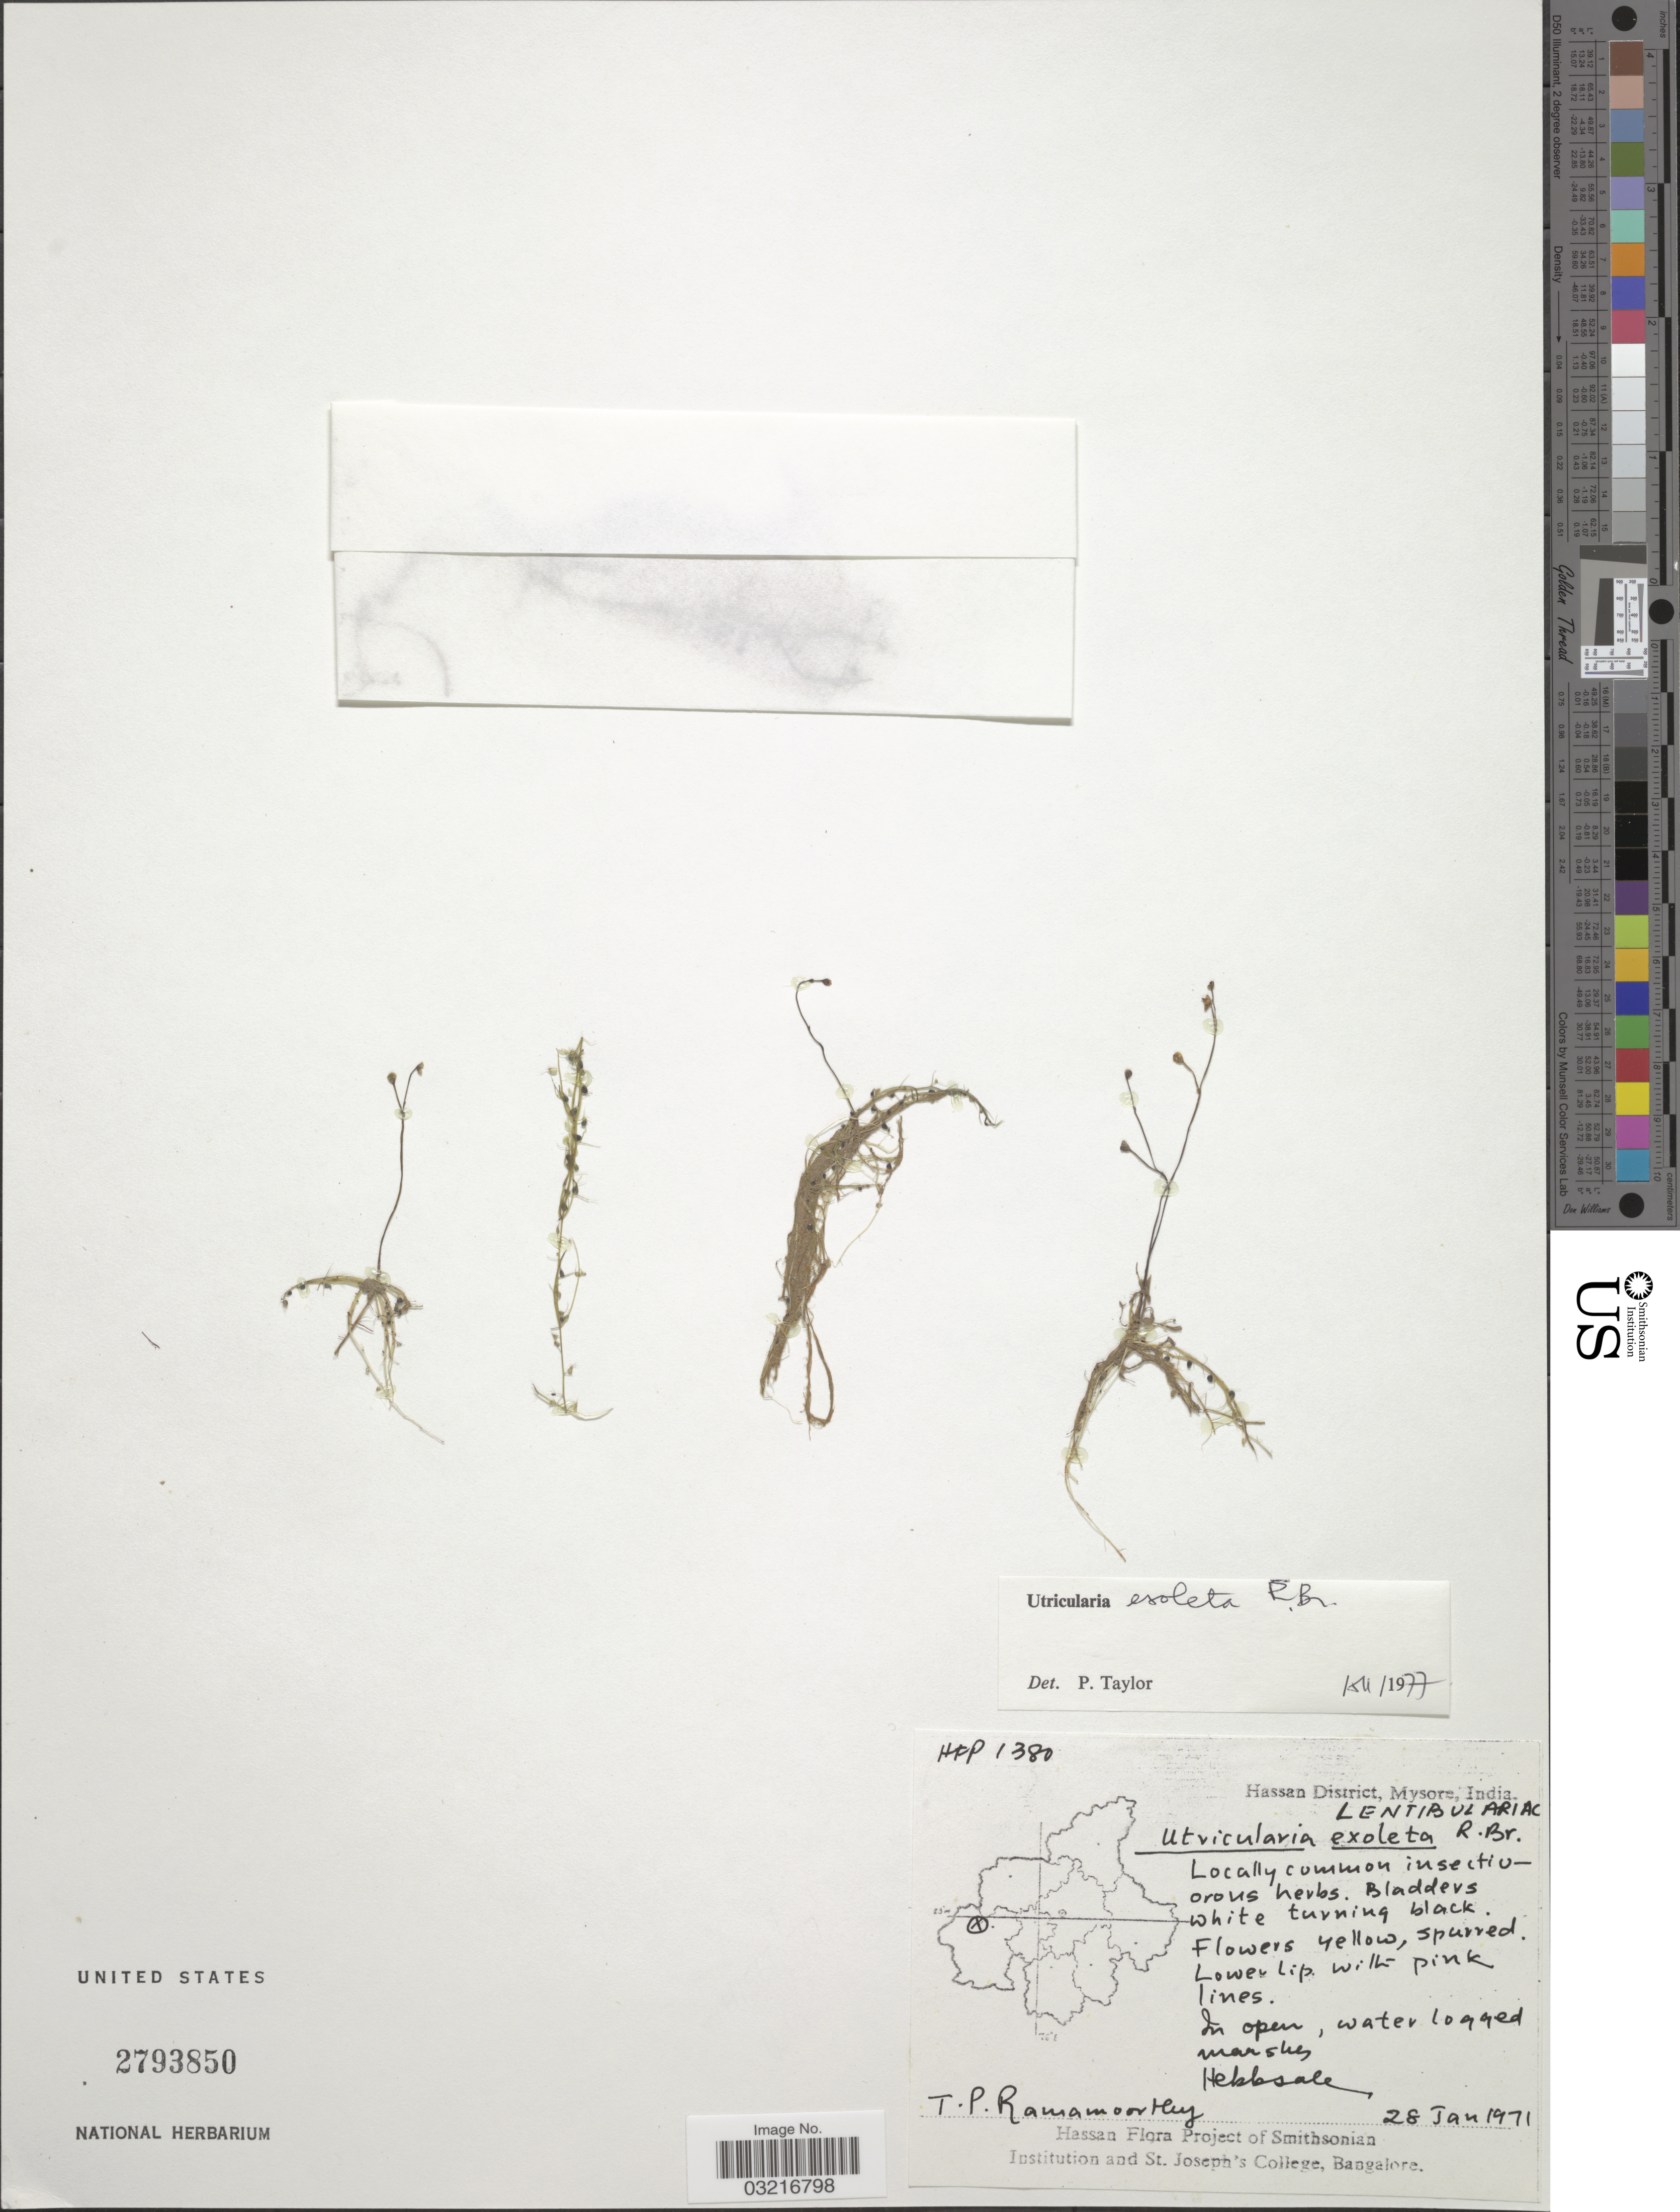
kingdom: Plantae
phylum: Tracheophyta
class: Magnoliopsida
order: Lamiales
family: Lentibulariaceae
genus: Utricularia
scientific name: Utricularia exoleta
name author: R. Br.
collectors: T. P. Ramamoorthy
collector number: HFP1380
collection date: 1971-01-28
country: India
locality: Hassan District, Mysore, Hebbsale.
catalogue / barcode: US 2793850